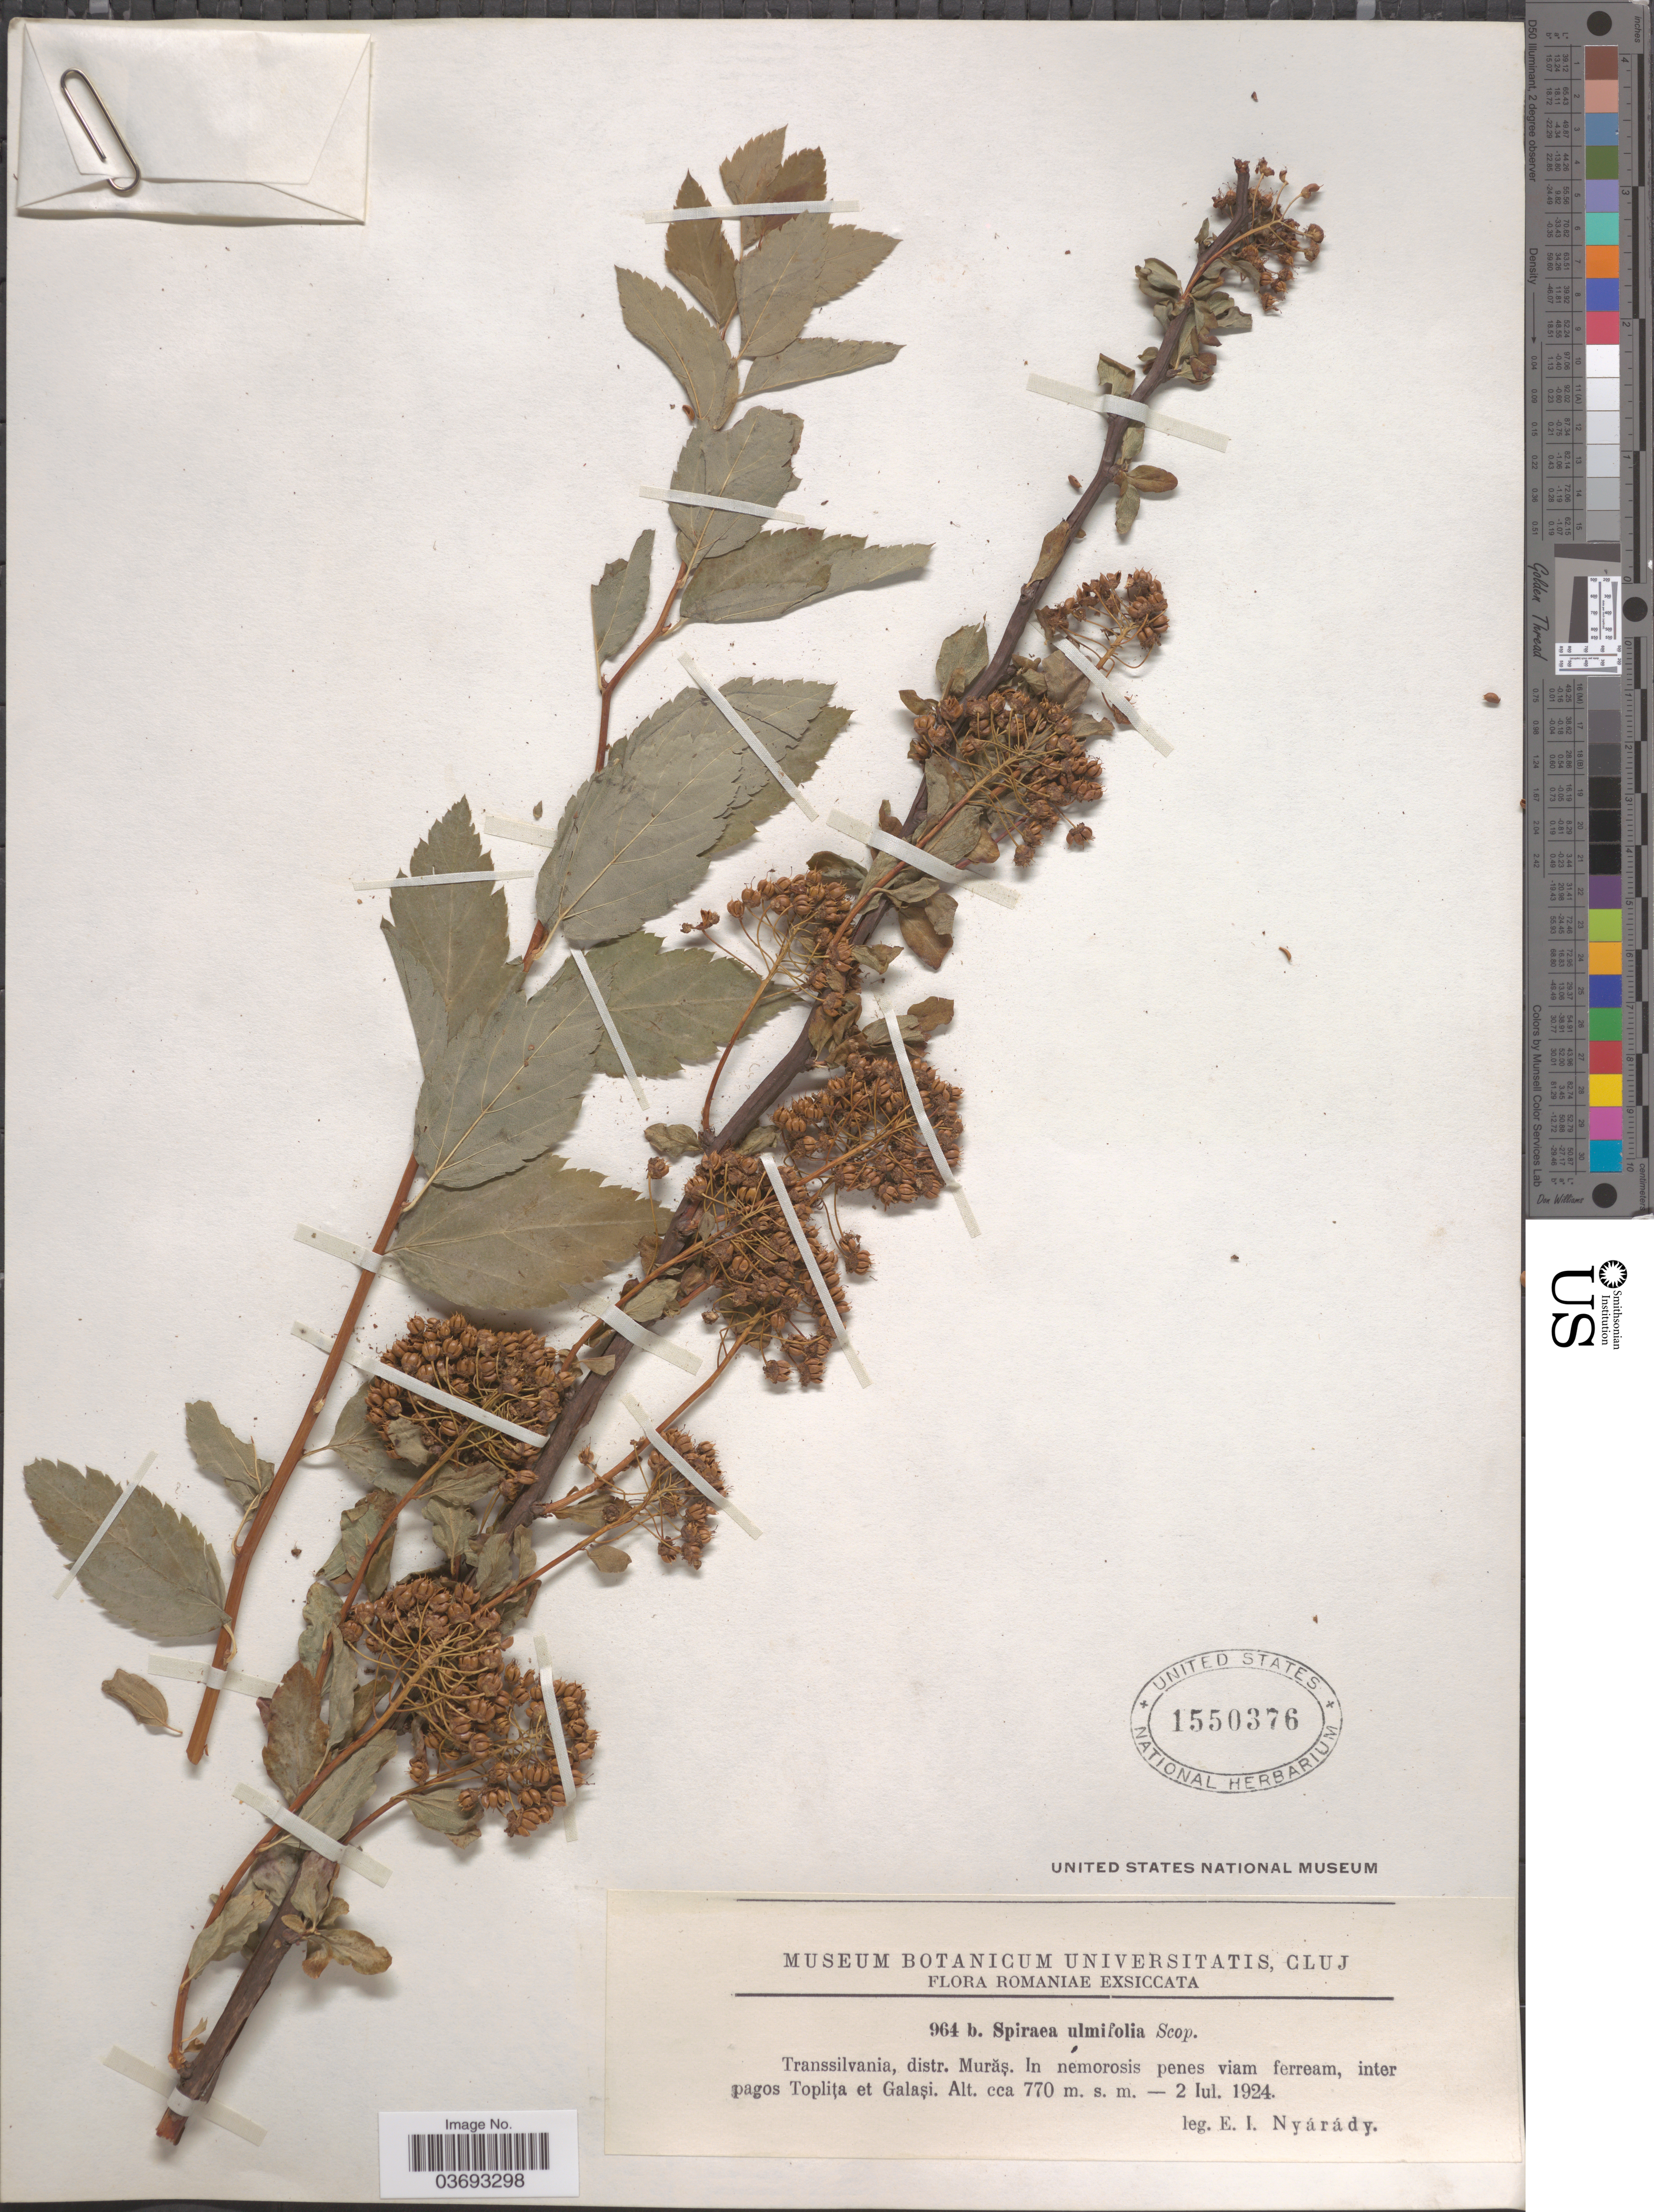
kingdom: Plantae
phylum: Tracheophyta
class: Magnoliopsida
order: Rosales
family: Rosaceae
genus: Spiraea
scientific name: Spiraea ulmifolia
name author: Scop.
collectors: E. Nyárády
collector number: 964b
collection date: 1924-07-02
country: Romania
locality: Transsilvania, distr. Murăş. In nemorosis penes viam ferream, inter pagos Topliţa et Galaşi.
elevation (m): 770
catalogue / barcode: US 1550376